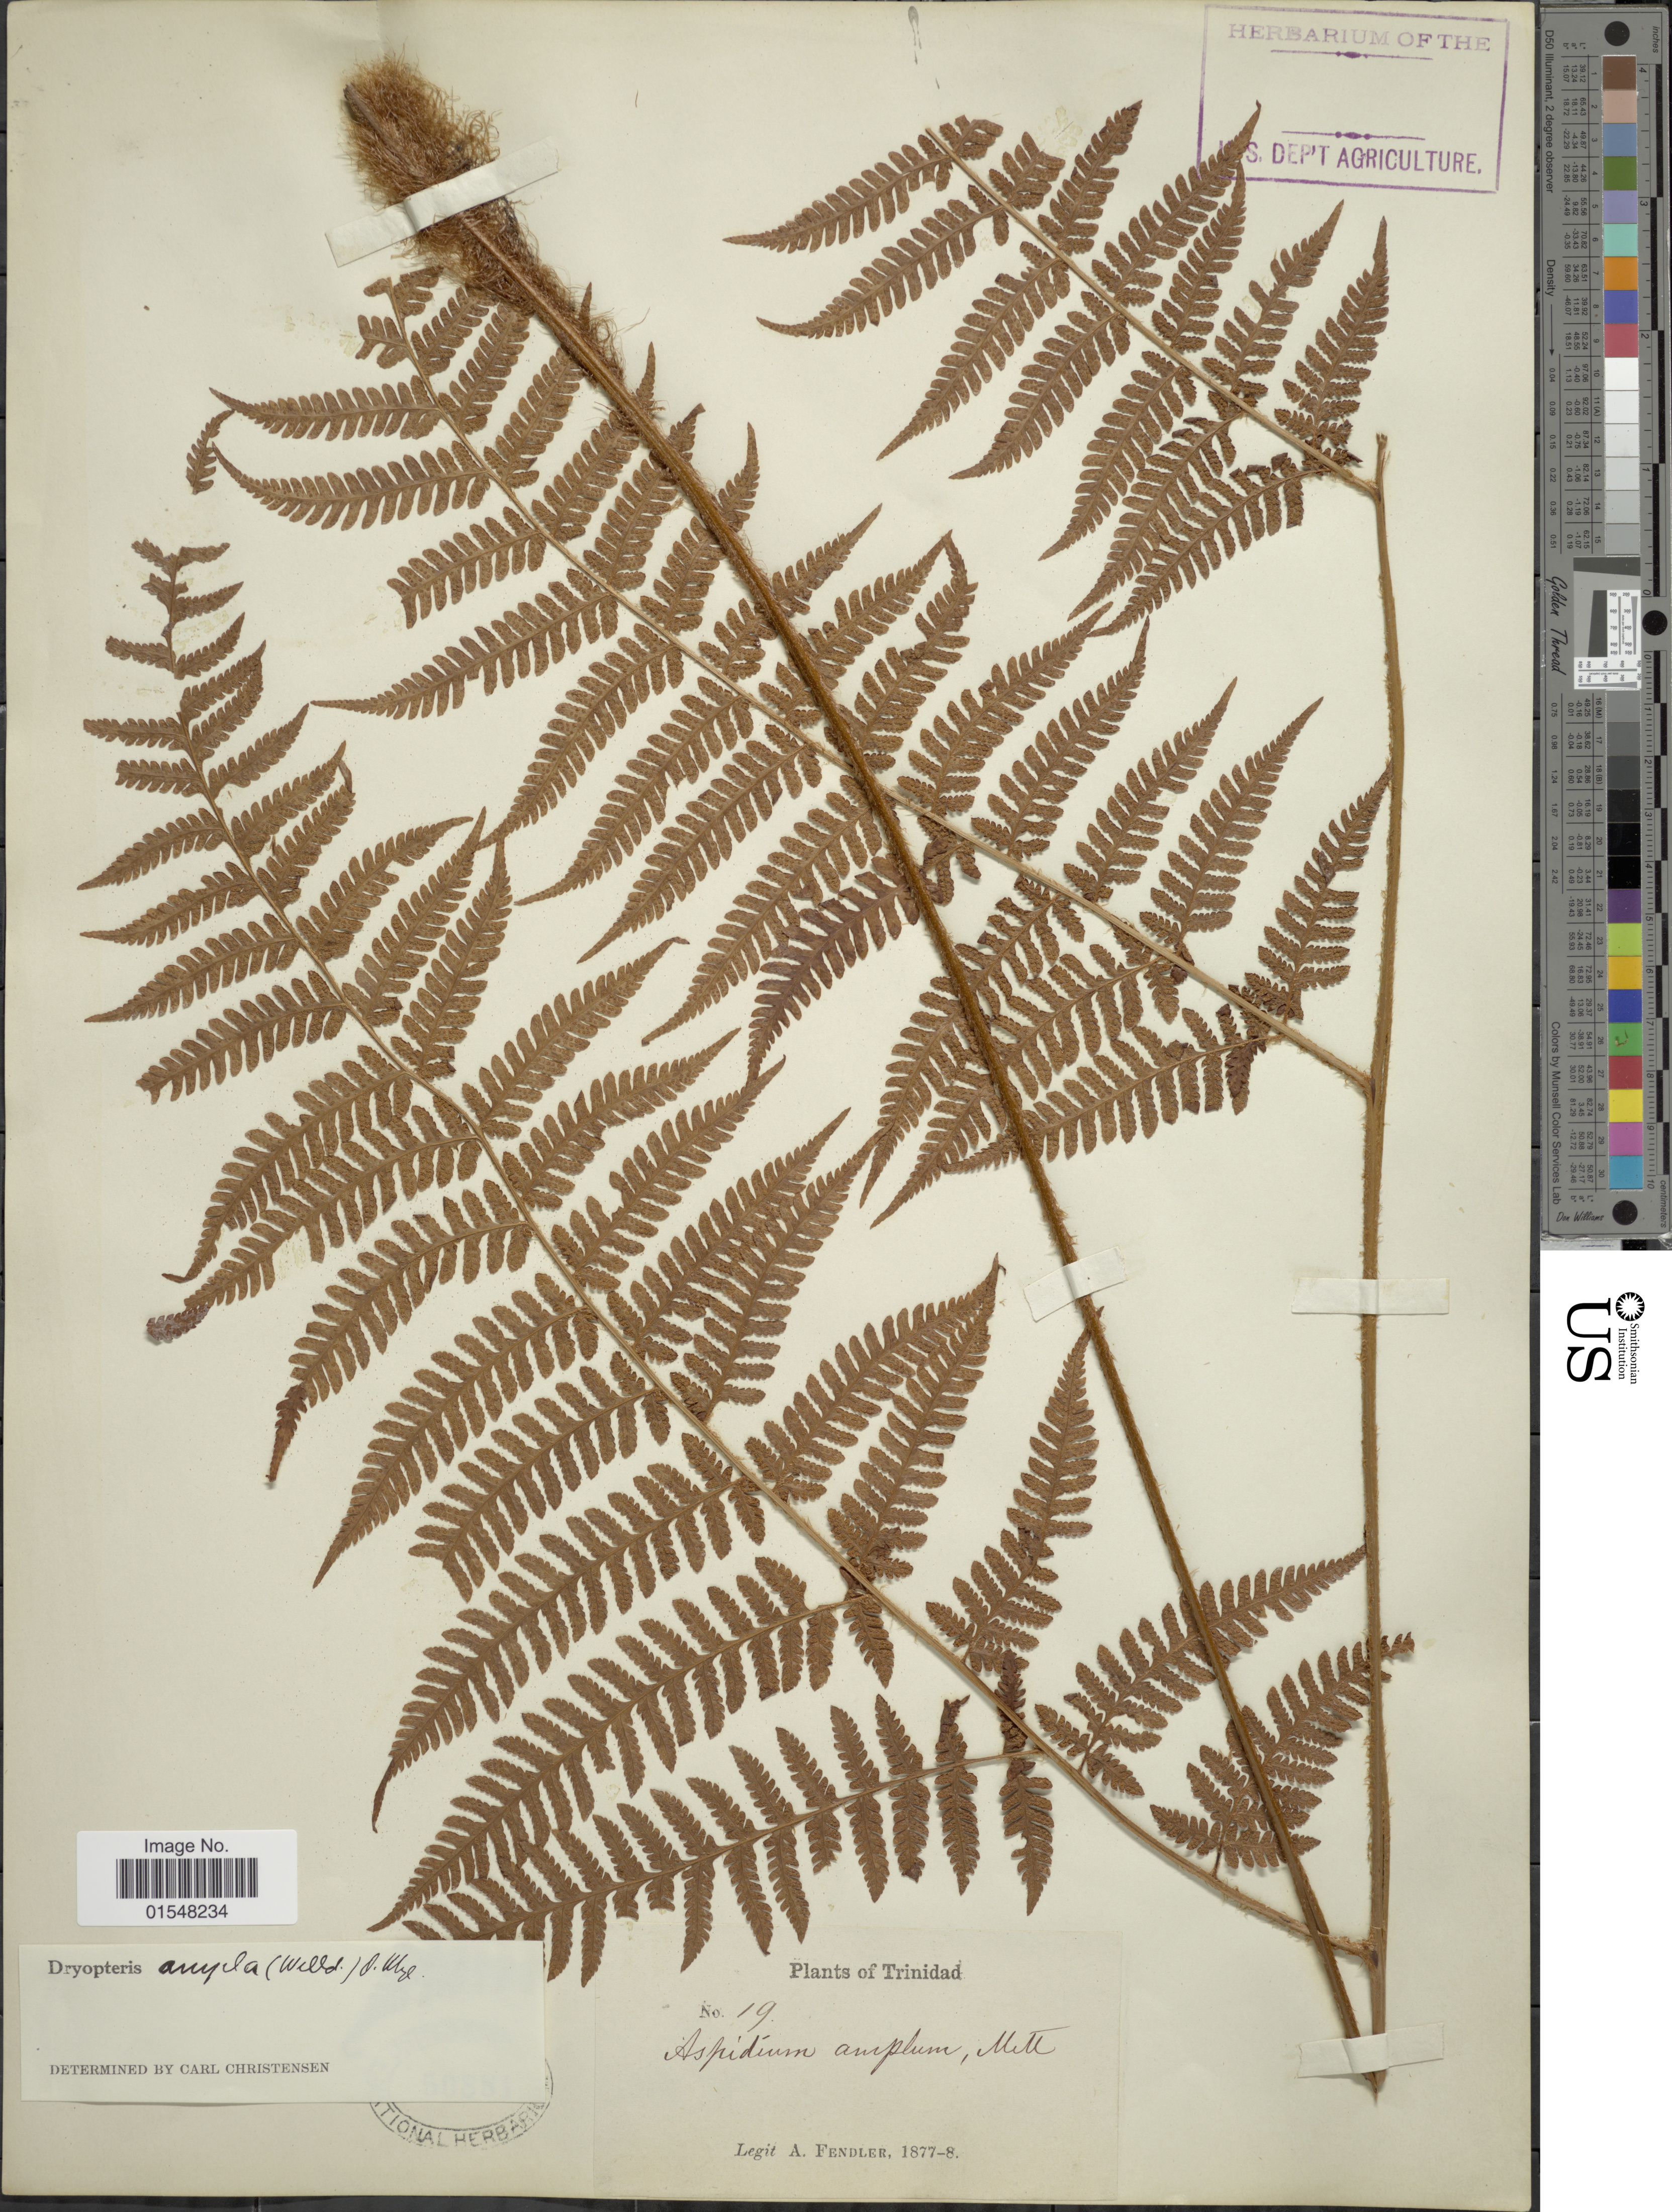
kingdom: Plantae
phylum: Tracheophyta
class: Polypodiopsida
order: Polypodiales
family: Dryopteridaceae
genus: Ctenitis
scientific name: Ctenitis sloanei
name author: (Poepp. ex Spreng.) C.V. Morton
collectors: A. Fendler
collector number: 19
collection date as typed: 1888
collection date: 1877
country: Trinidad and Tobago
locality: Trinidad